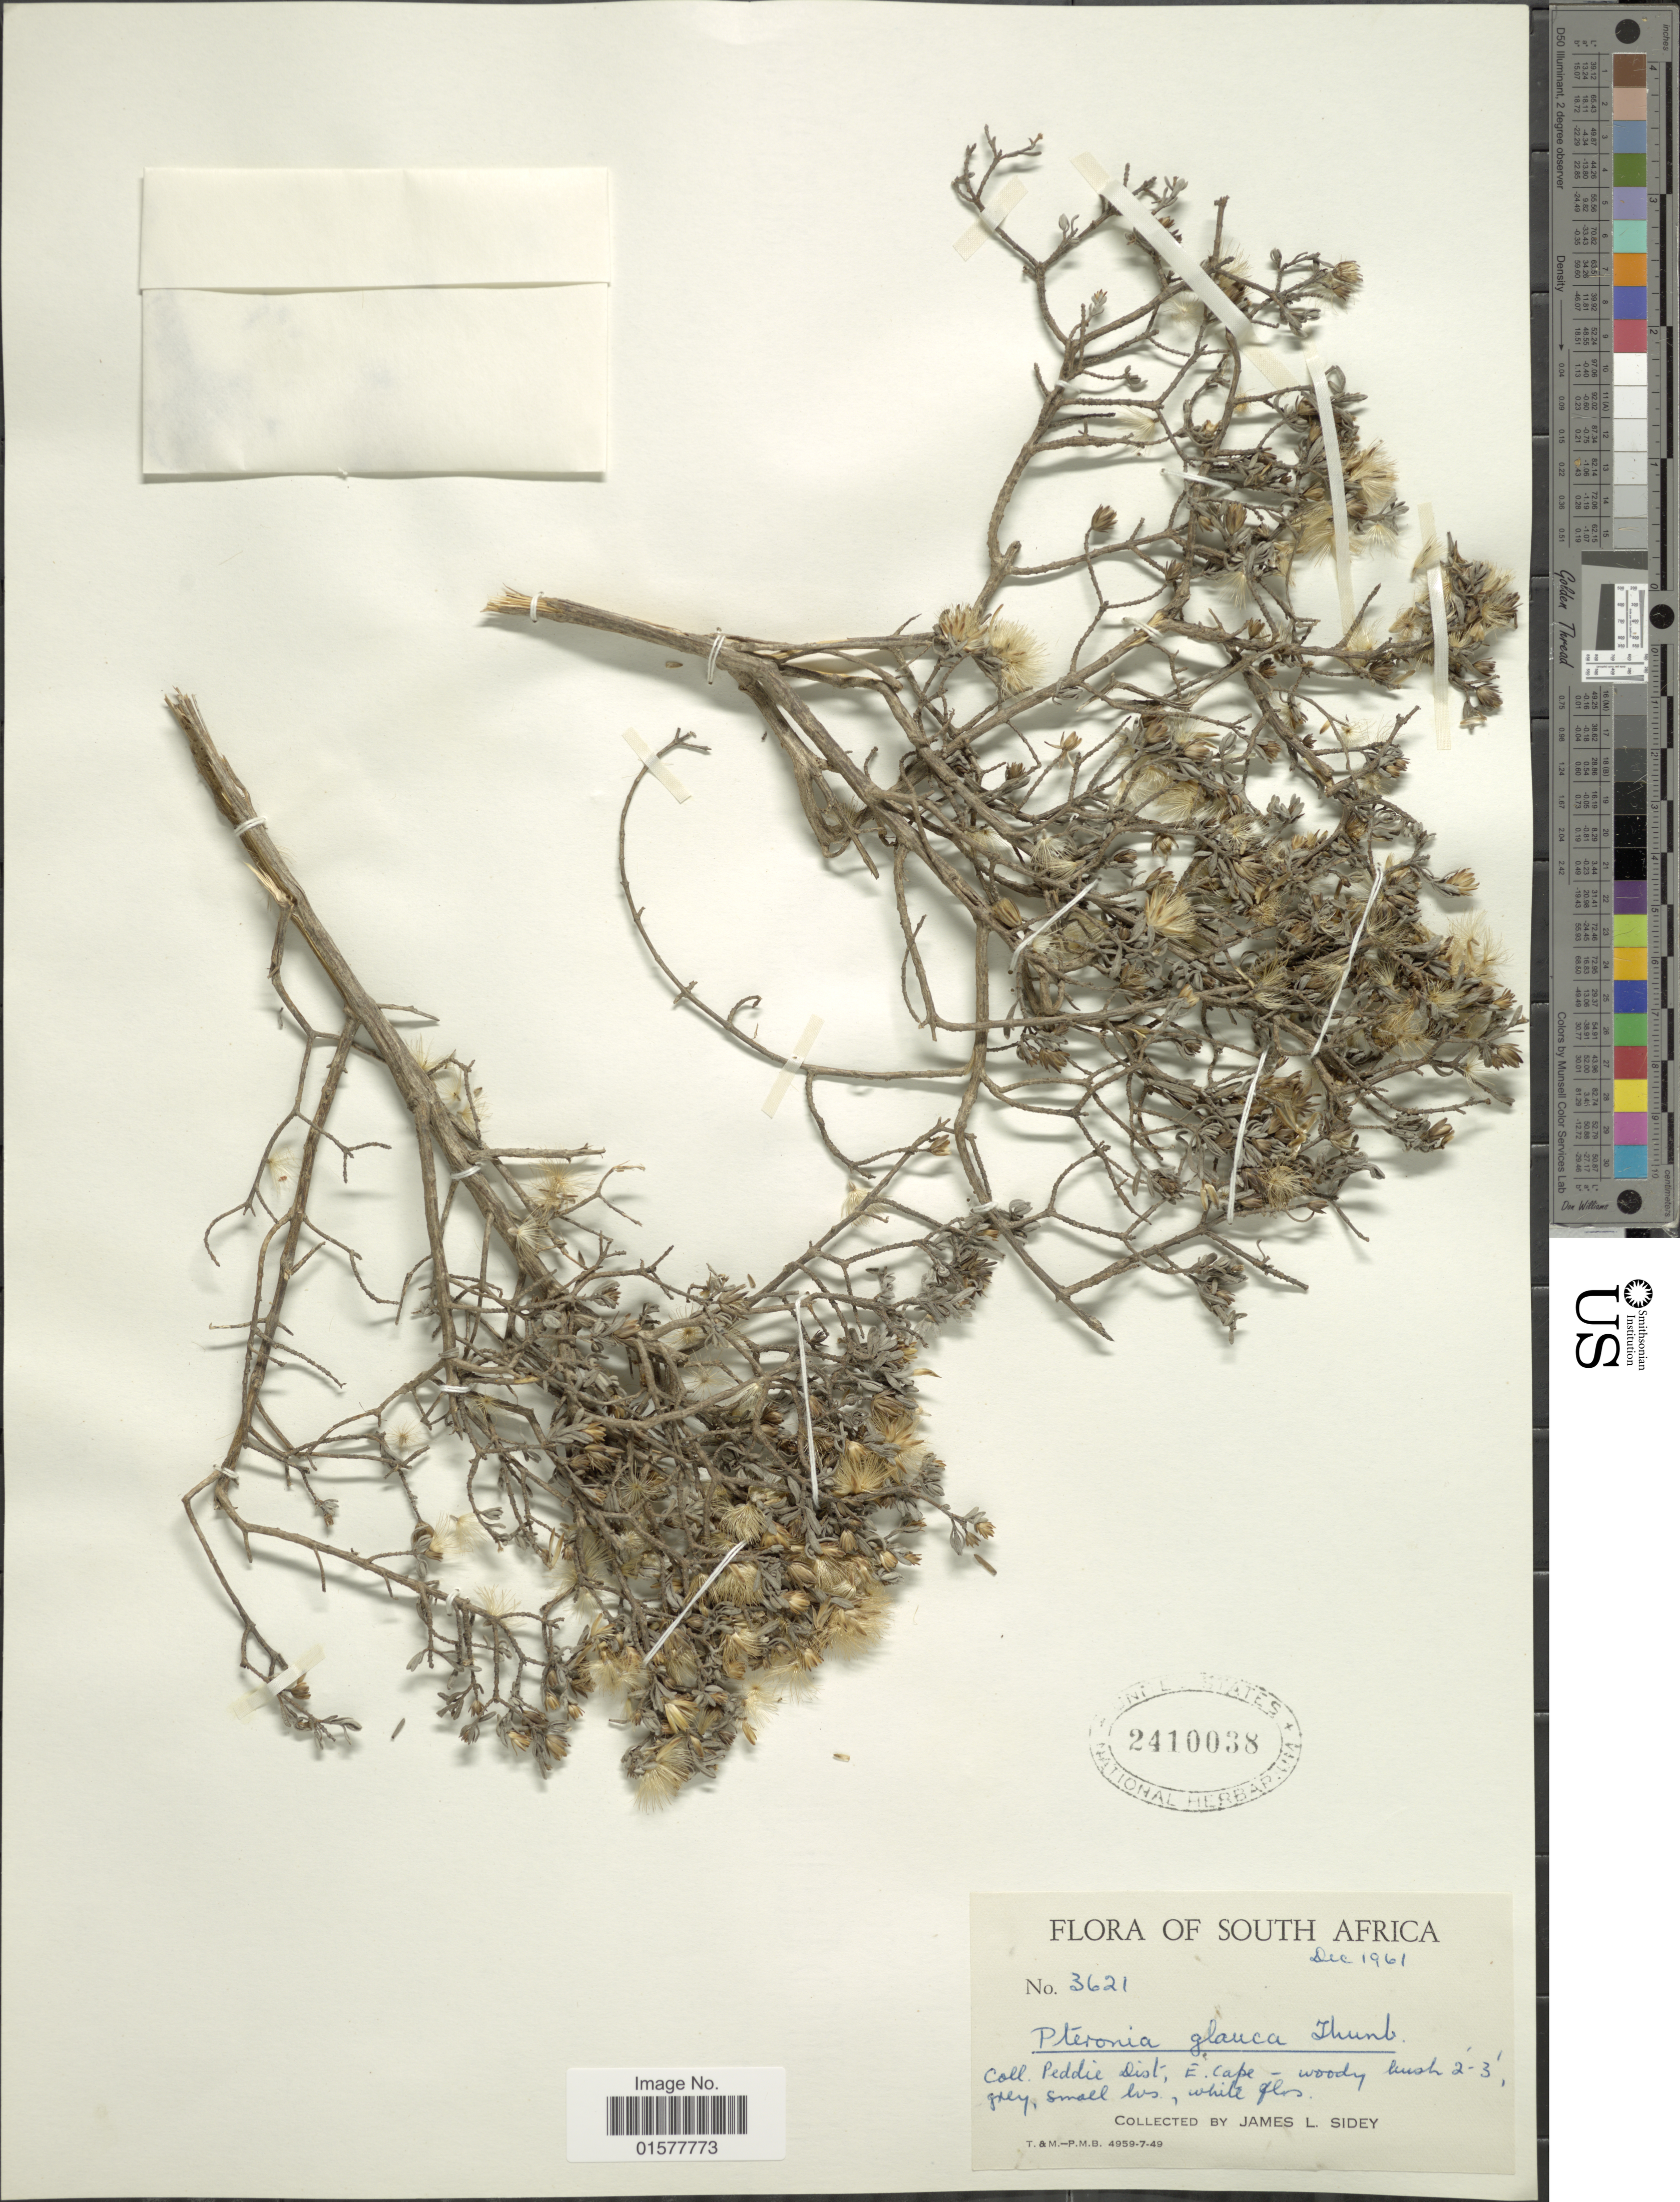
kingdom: Plantae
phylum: Tracheophyta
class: Magnoliopsida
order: Asterales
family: Asteraceae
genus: Pteronia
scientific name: Pteronia glauca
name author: Thunb.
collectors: J. L. Sidey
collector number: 3621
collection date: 1961-12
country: South Africa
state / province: Eastern Cape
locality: Coll. Pddie Dist, E. Cape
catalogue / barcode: US 2410038